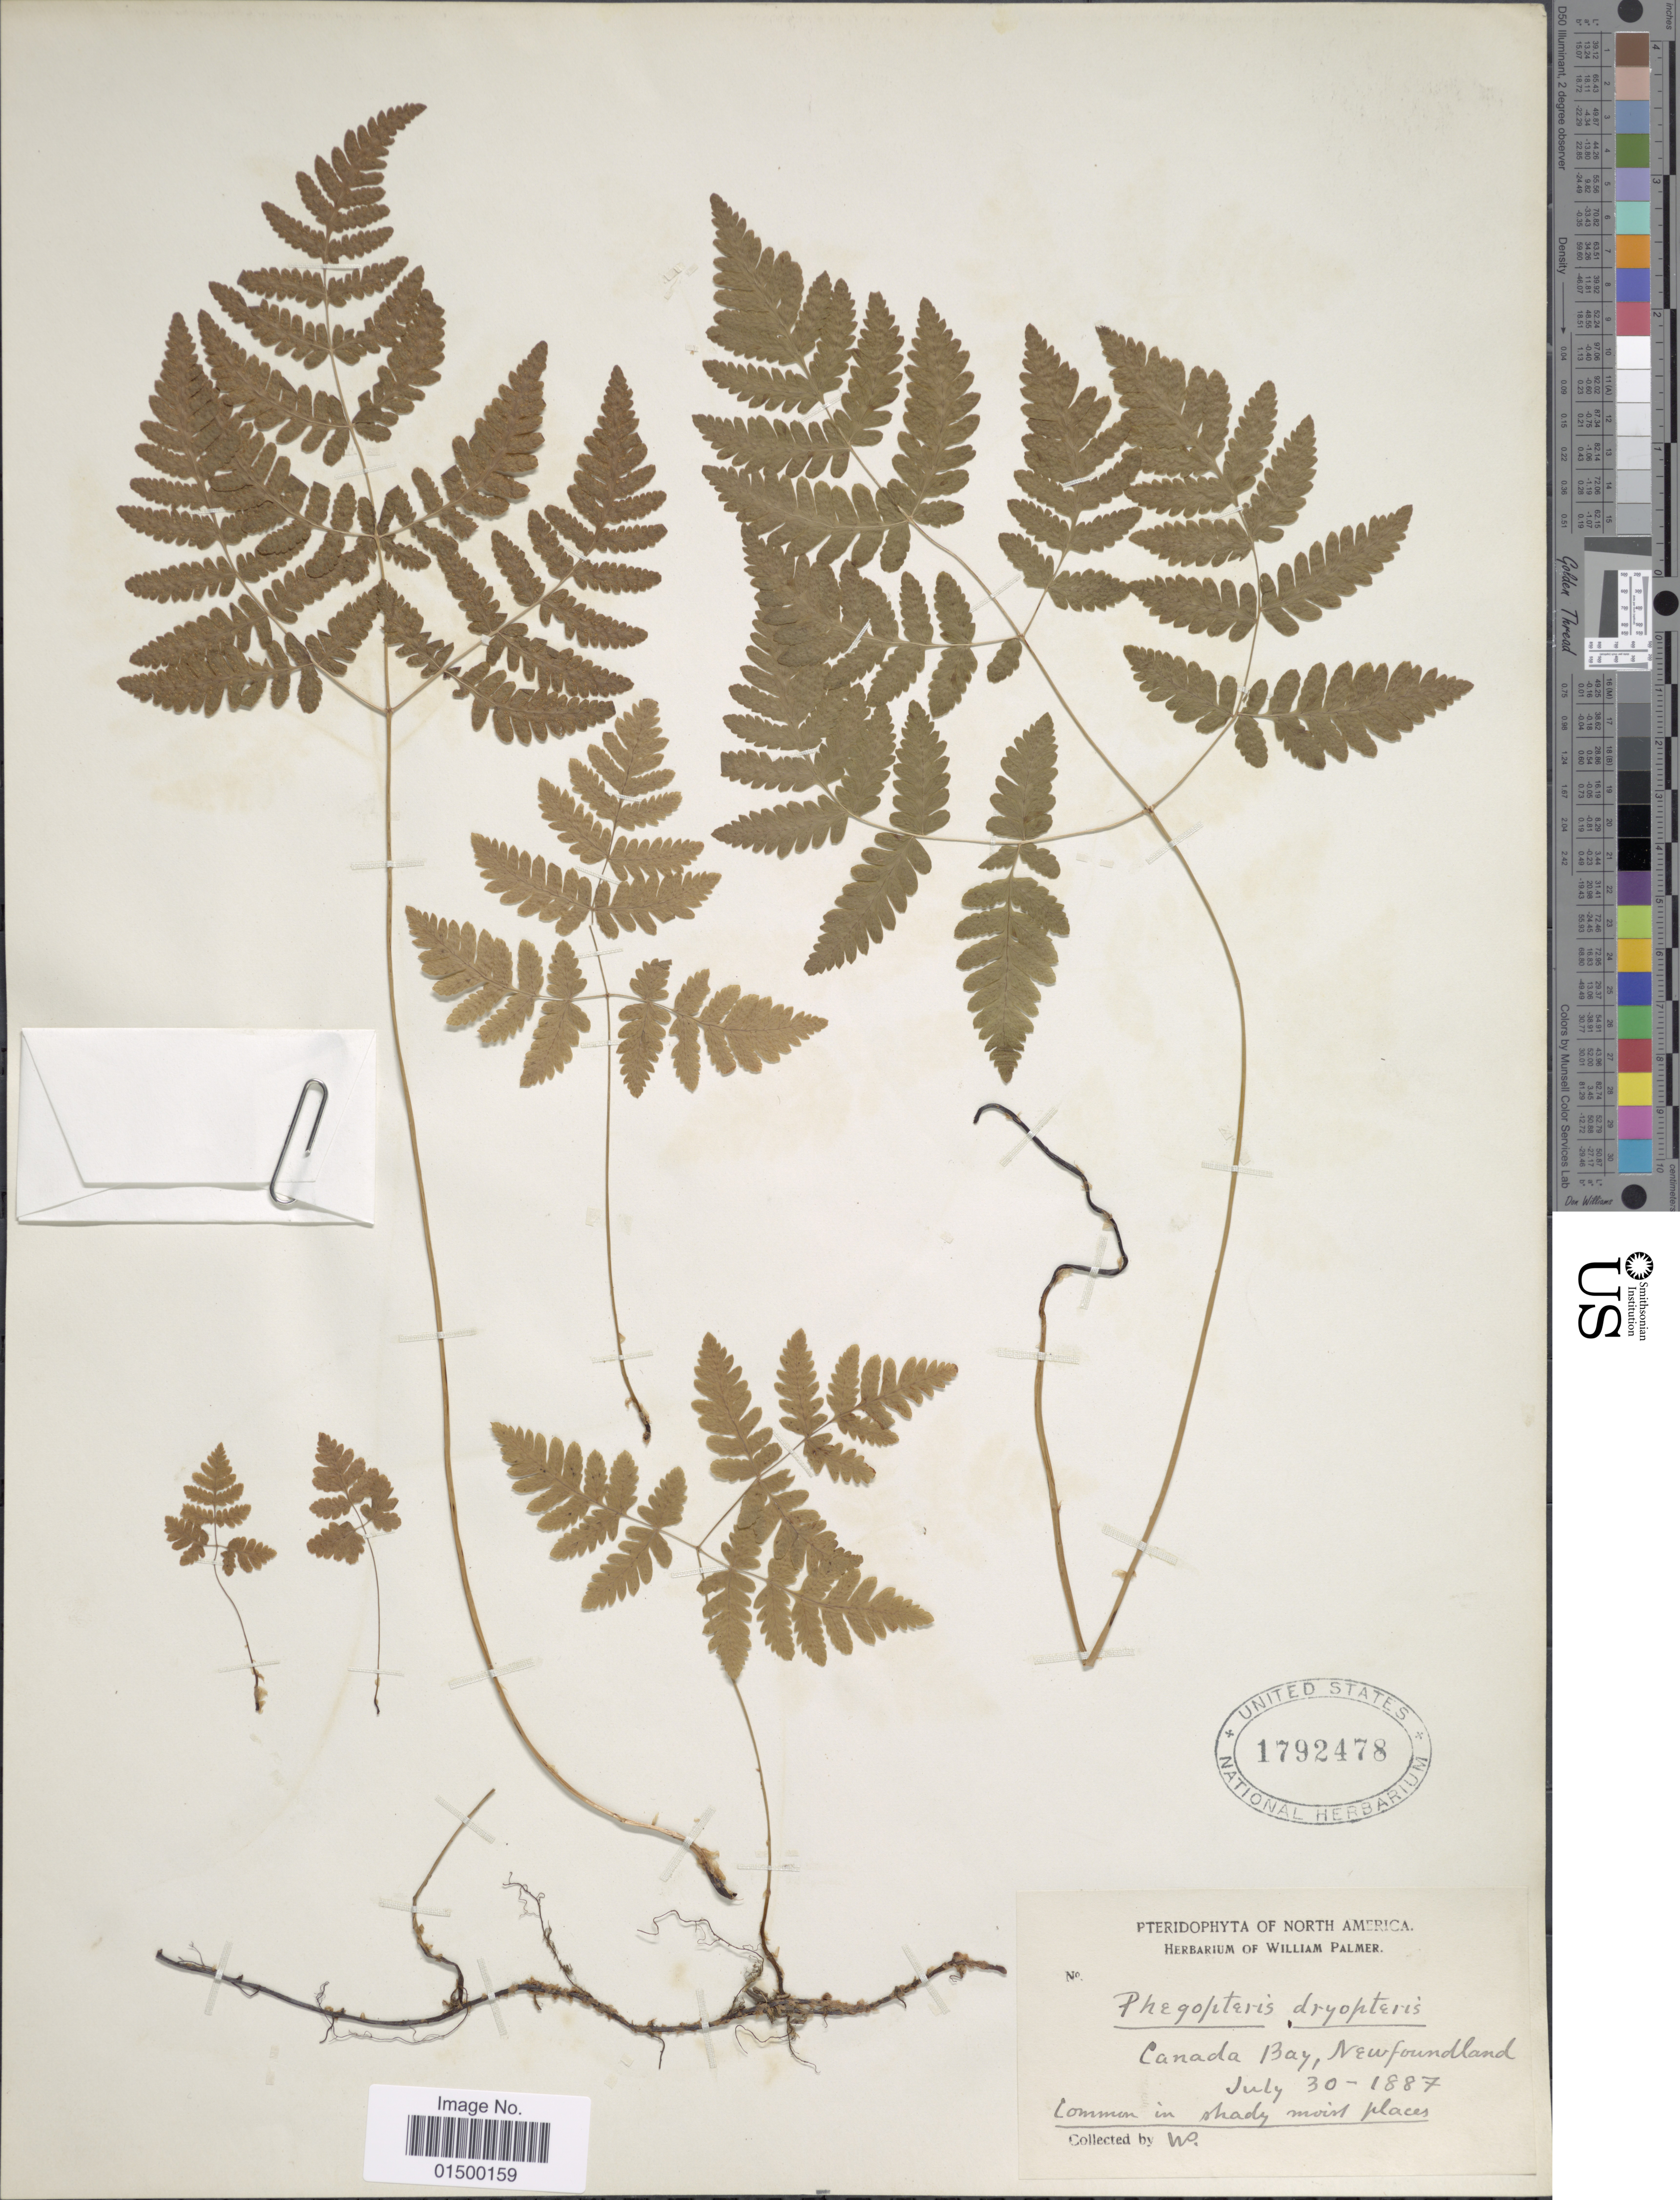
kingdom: Plantae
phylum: Tracheophyta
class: Polypodiopsida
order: Polypodiales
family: Cystopteridaceae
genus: Gymnocarpium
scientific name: Gymnocarpium disjunctum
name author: (Rupr.) Ching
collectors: W. Palmer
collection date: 1887-07-30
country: Canada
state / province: Newfoundland and Labrador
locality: Canada Bay, Newfoundland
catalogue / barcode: US 1792478